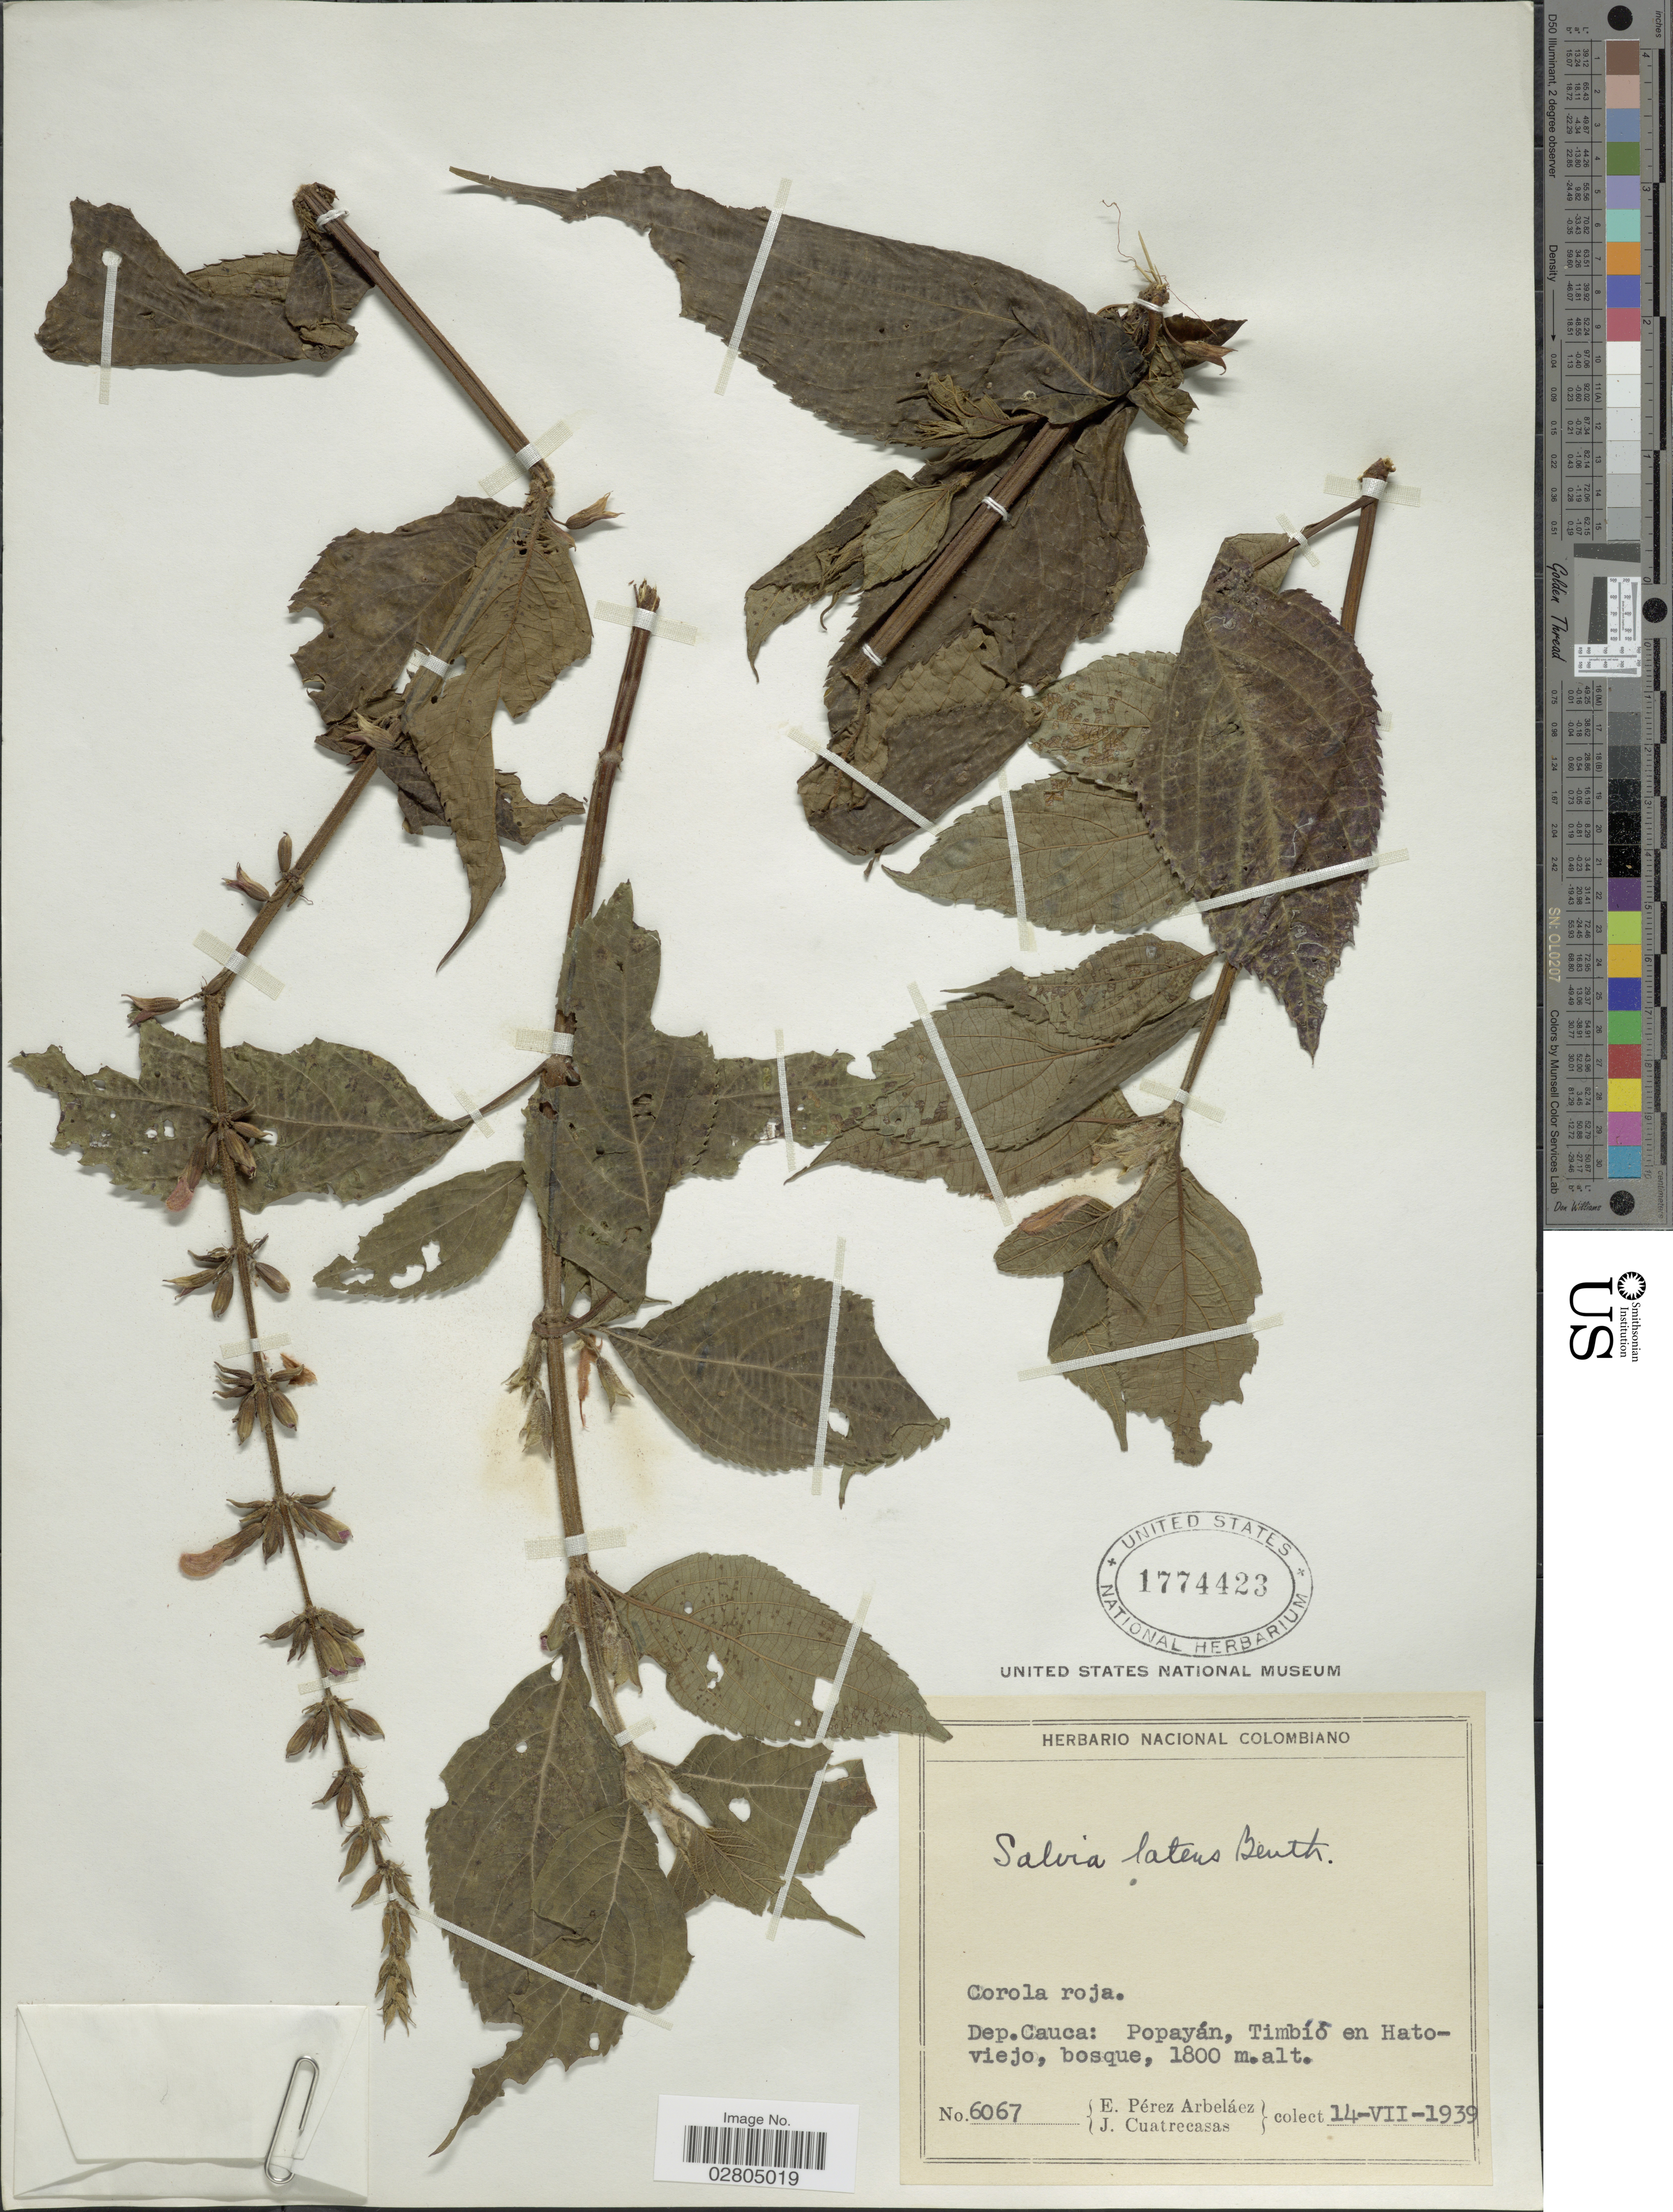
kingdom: Plantae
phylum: Tracheophyta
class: Magnoliopsida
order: Lamiales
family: Lamiaceae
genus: Salvia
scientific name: Salvia rufula subsp. latens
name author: (Benth.) J.R.I. Wood & Harley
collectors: E. Pérez Arbeláez & J. Cuatrecasas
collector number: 6067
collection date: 1939-07-14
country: Colombia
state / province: Cauca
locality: Dep. Cauca, Popayán, Timbío en Hatoviejo.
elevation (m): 1800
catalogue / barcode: US 1774423